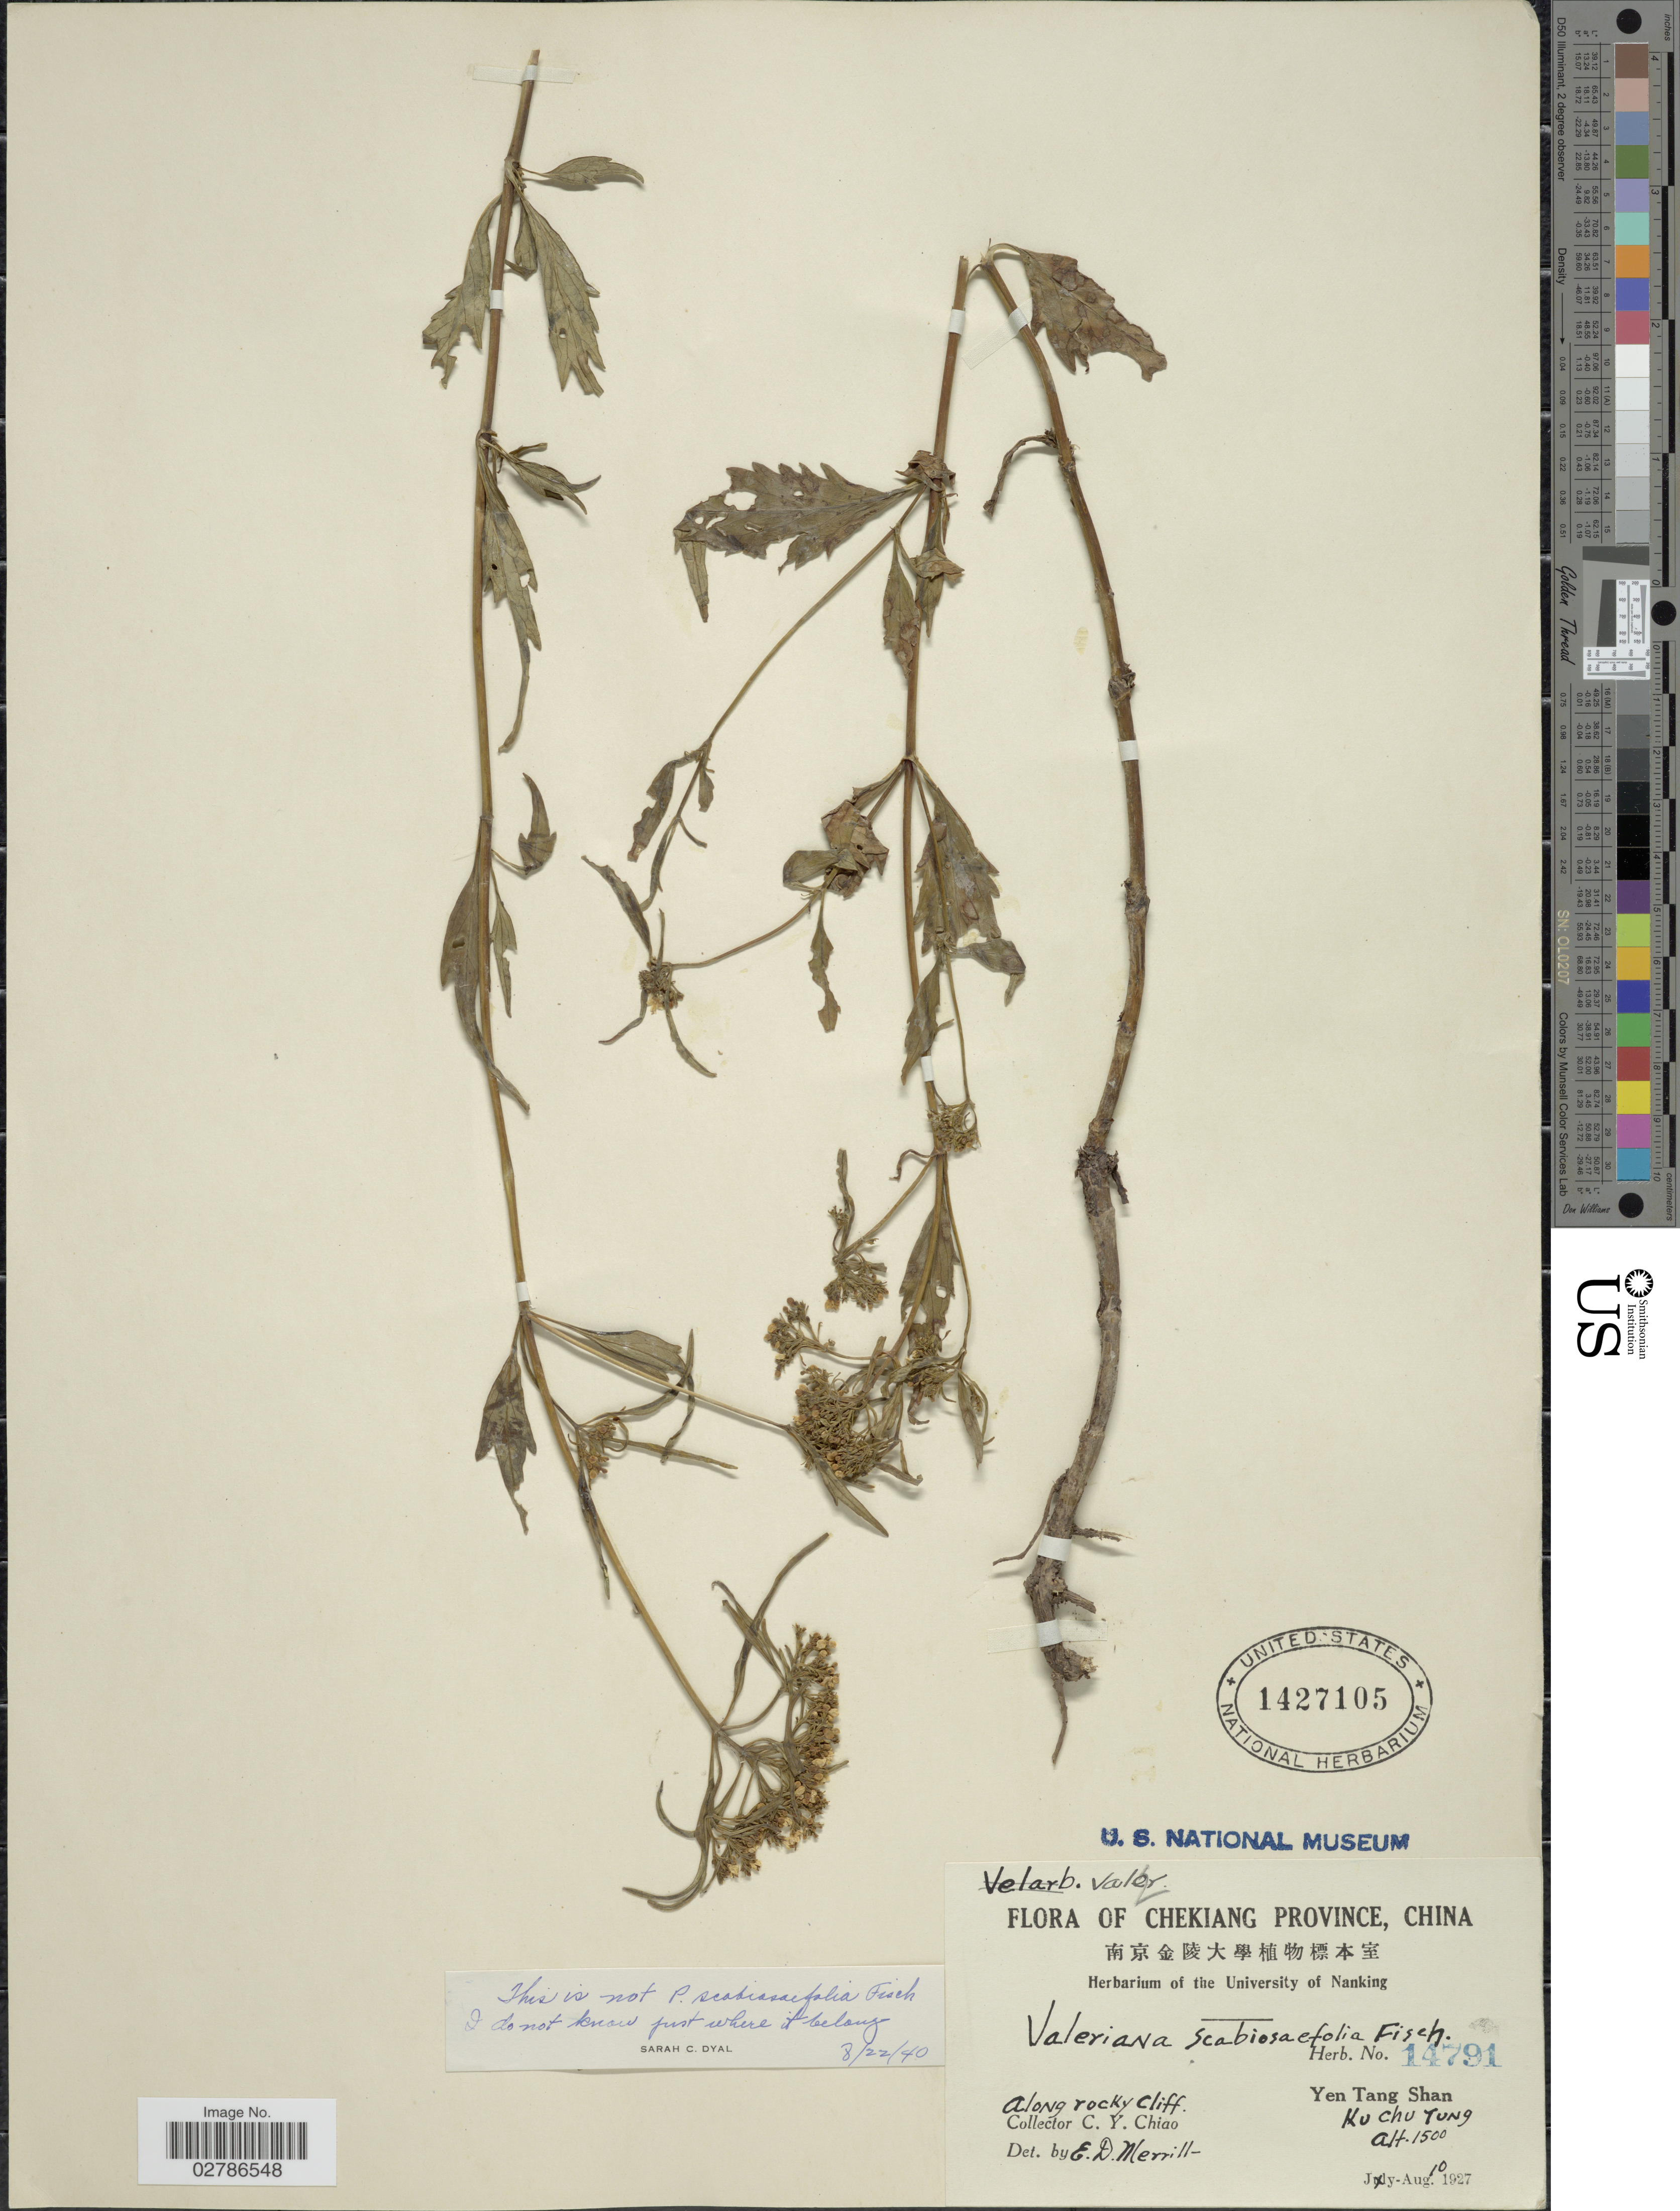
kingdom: Plantae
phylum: Tracheophyta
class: Magnoliopsida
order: Dipsacales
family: Caprifoliaceae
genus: Patrinia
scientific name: Patrinia sp.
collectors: C. Y. Chiao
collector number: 14791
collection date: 1927-08-10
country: China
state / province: Zhejiang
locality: Chekiang Province. Yen Tang Shan. Ku Chu Tung.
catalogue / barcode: US 1427105